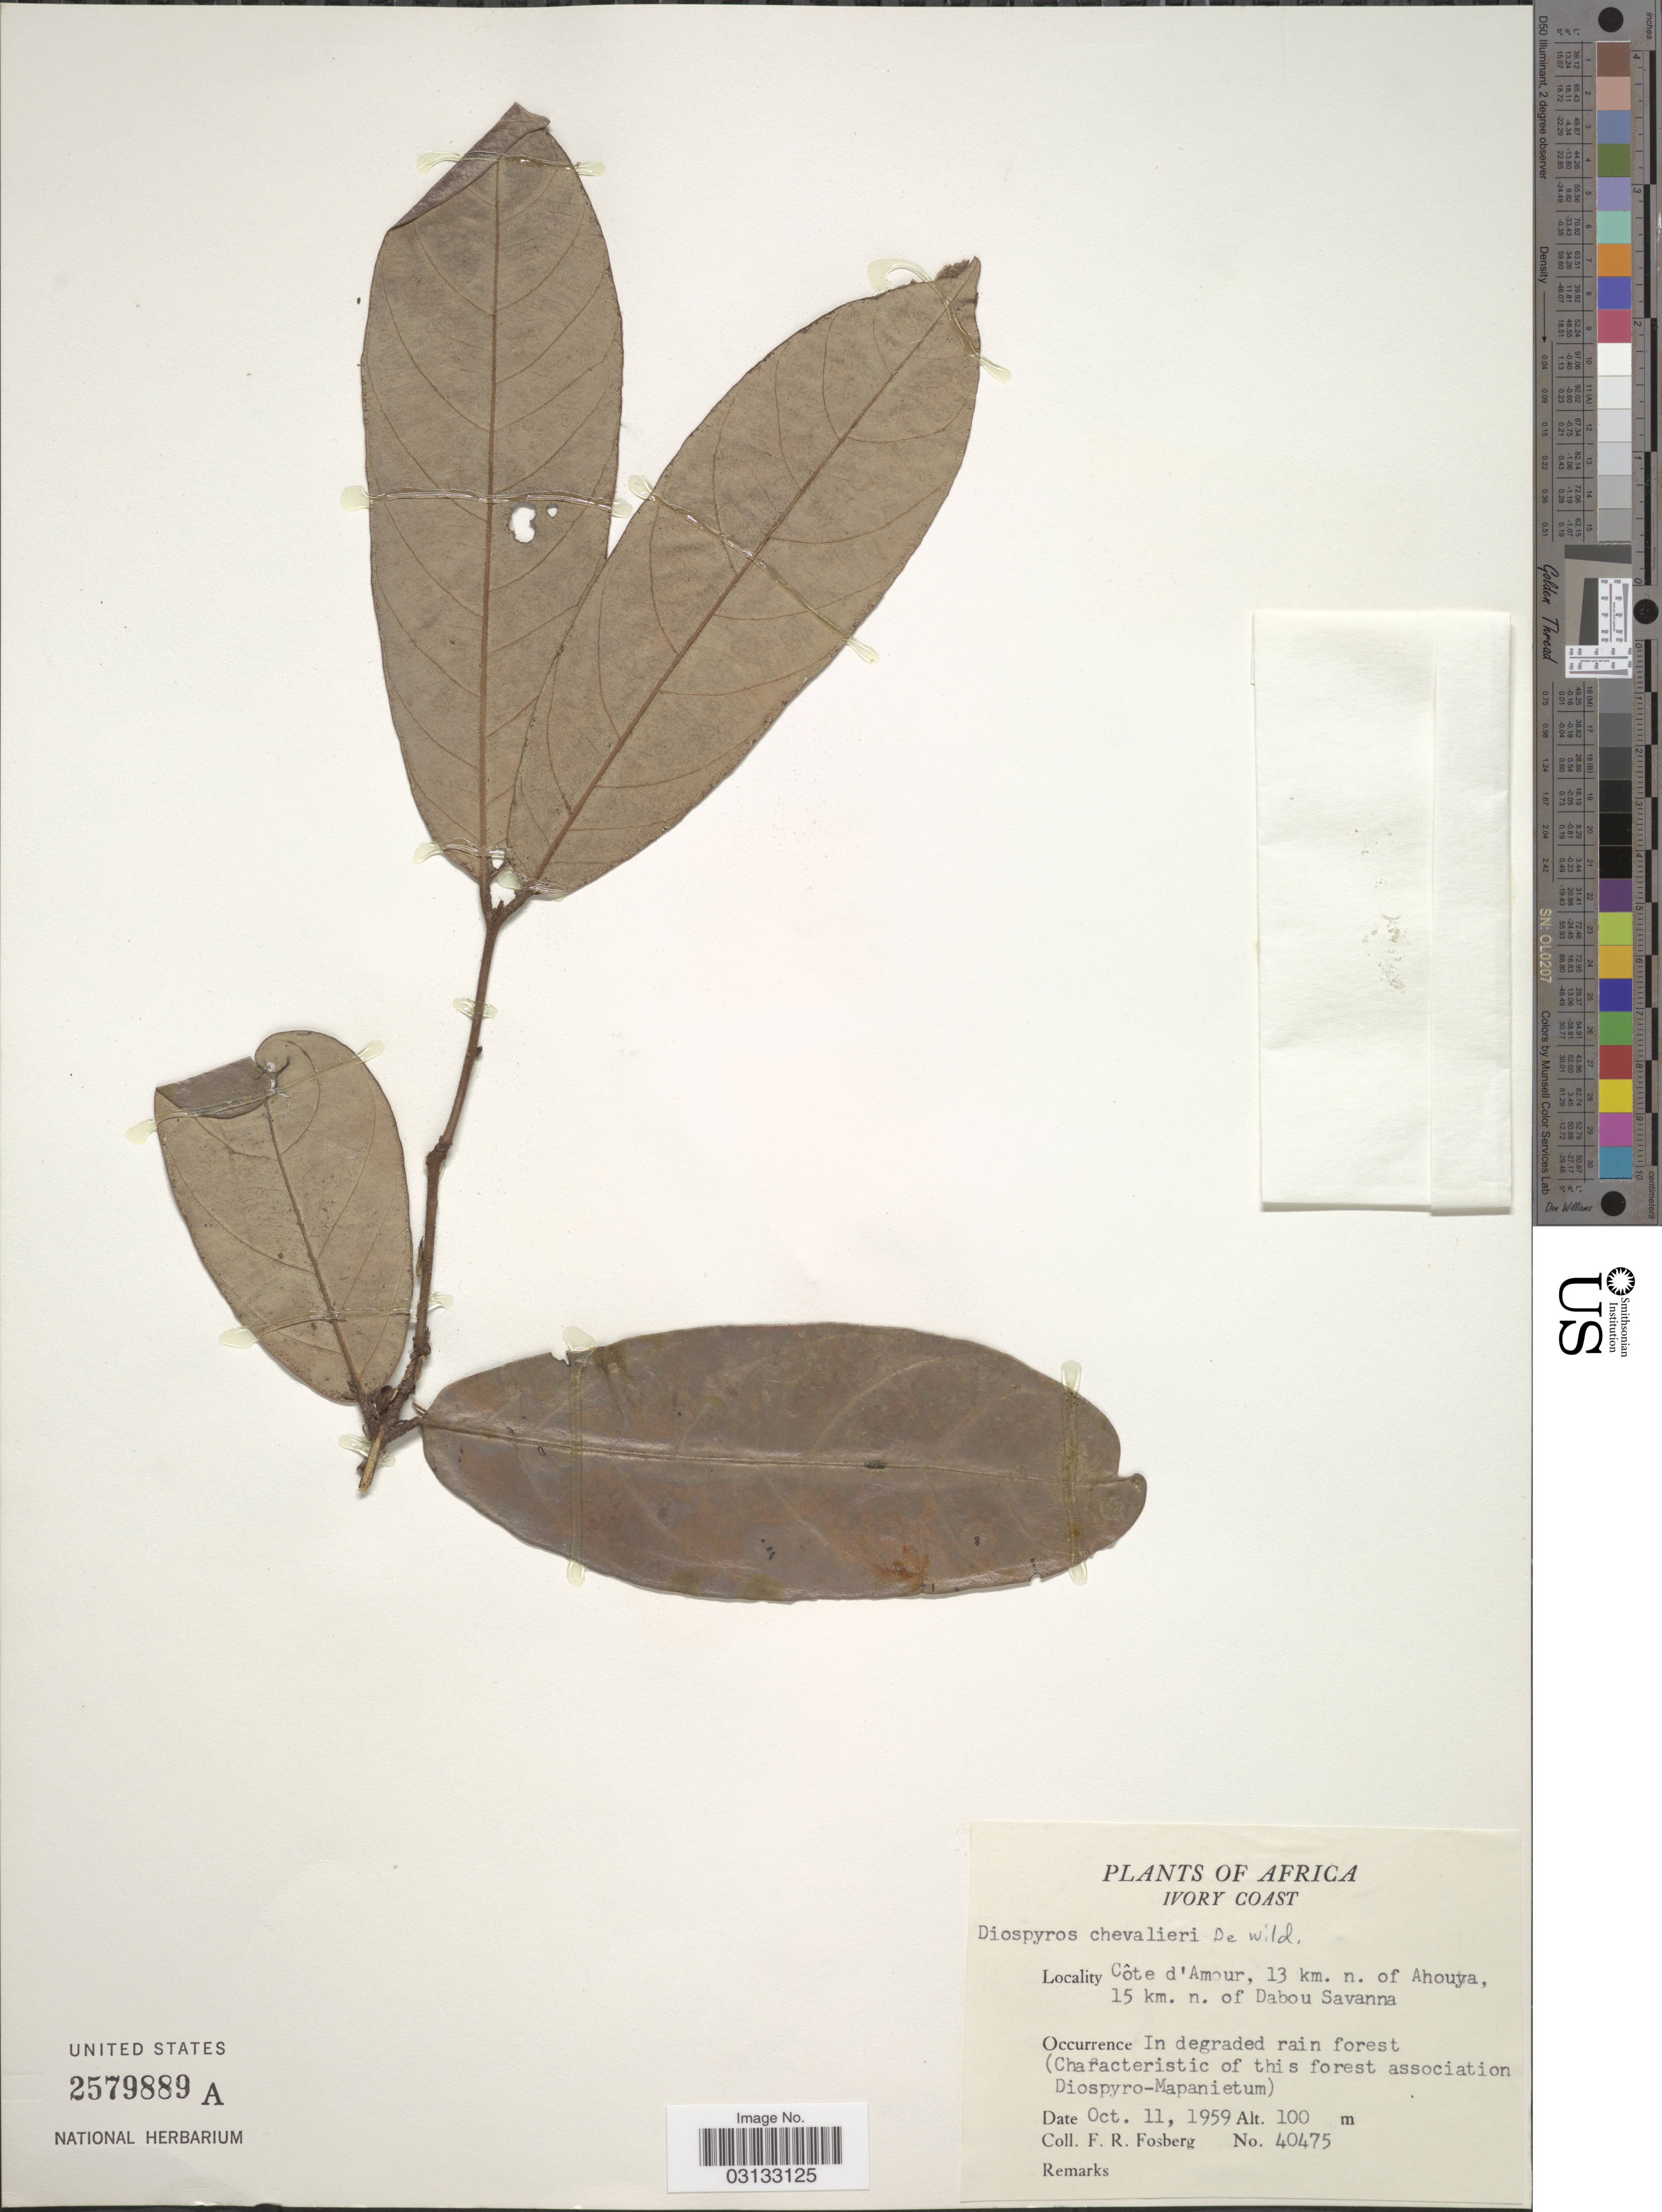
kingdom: Plantae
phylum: Tracheophyta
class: Magnoliopsida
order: Ericales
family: Ebenaceae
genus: Diospyros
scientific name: Diospyros chevalieri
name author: De Wild.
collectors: F. R. Fosberg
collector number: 40475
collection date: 1959-10-11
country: Ivory Coast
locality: Ivory Coast, Côte d'Amour, 13 km. n. of Ahouya, 15 km. n. of Dabou Savanna.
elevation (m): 100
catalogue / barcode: US 2579889A